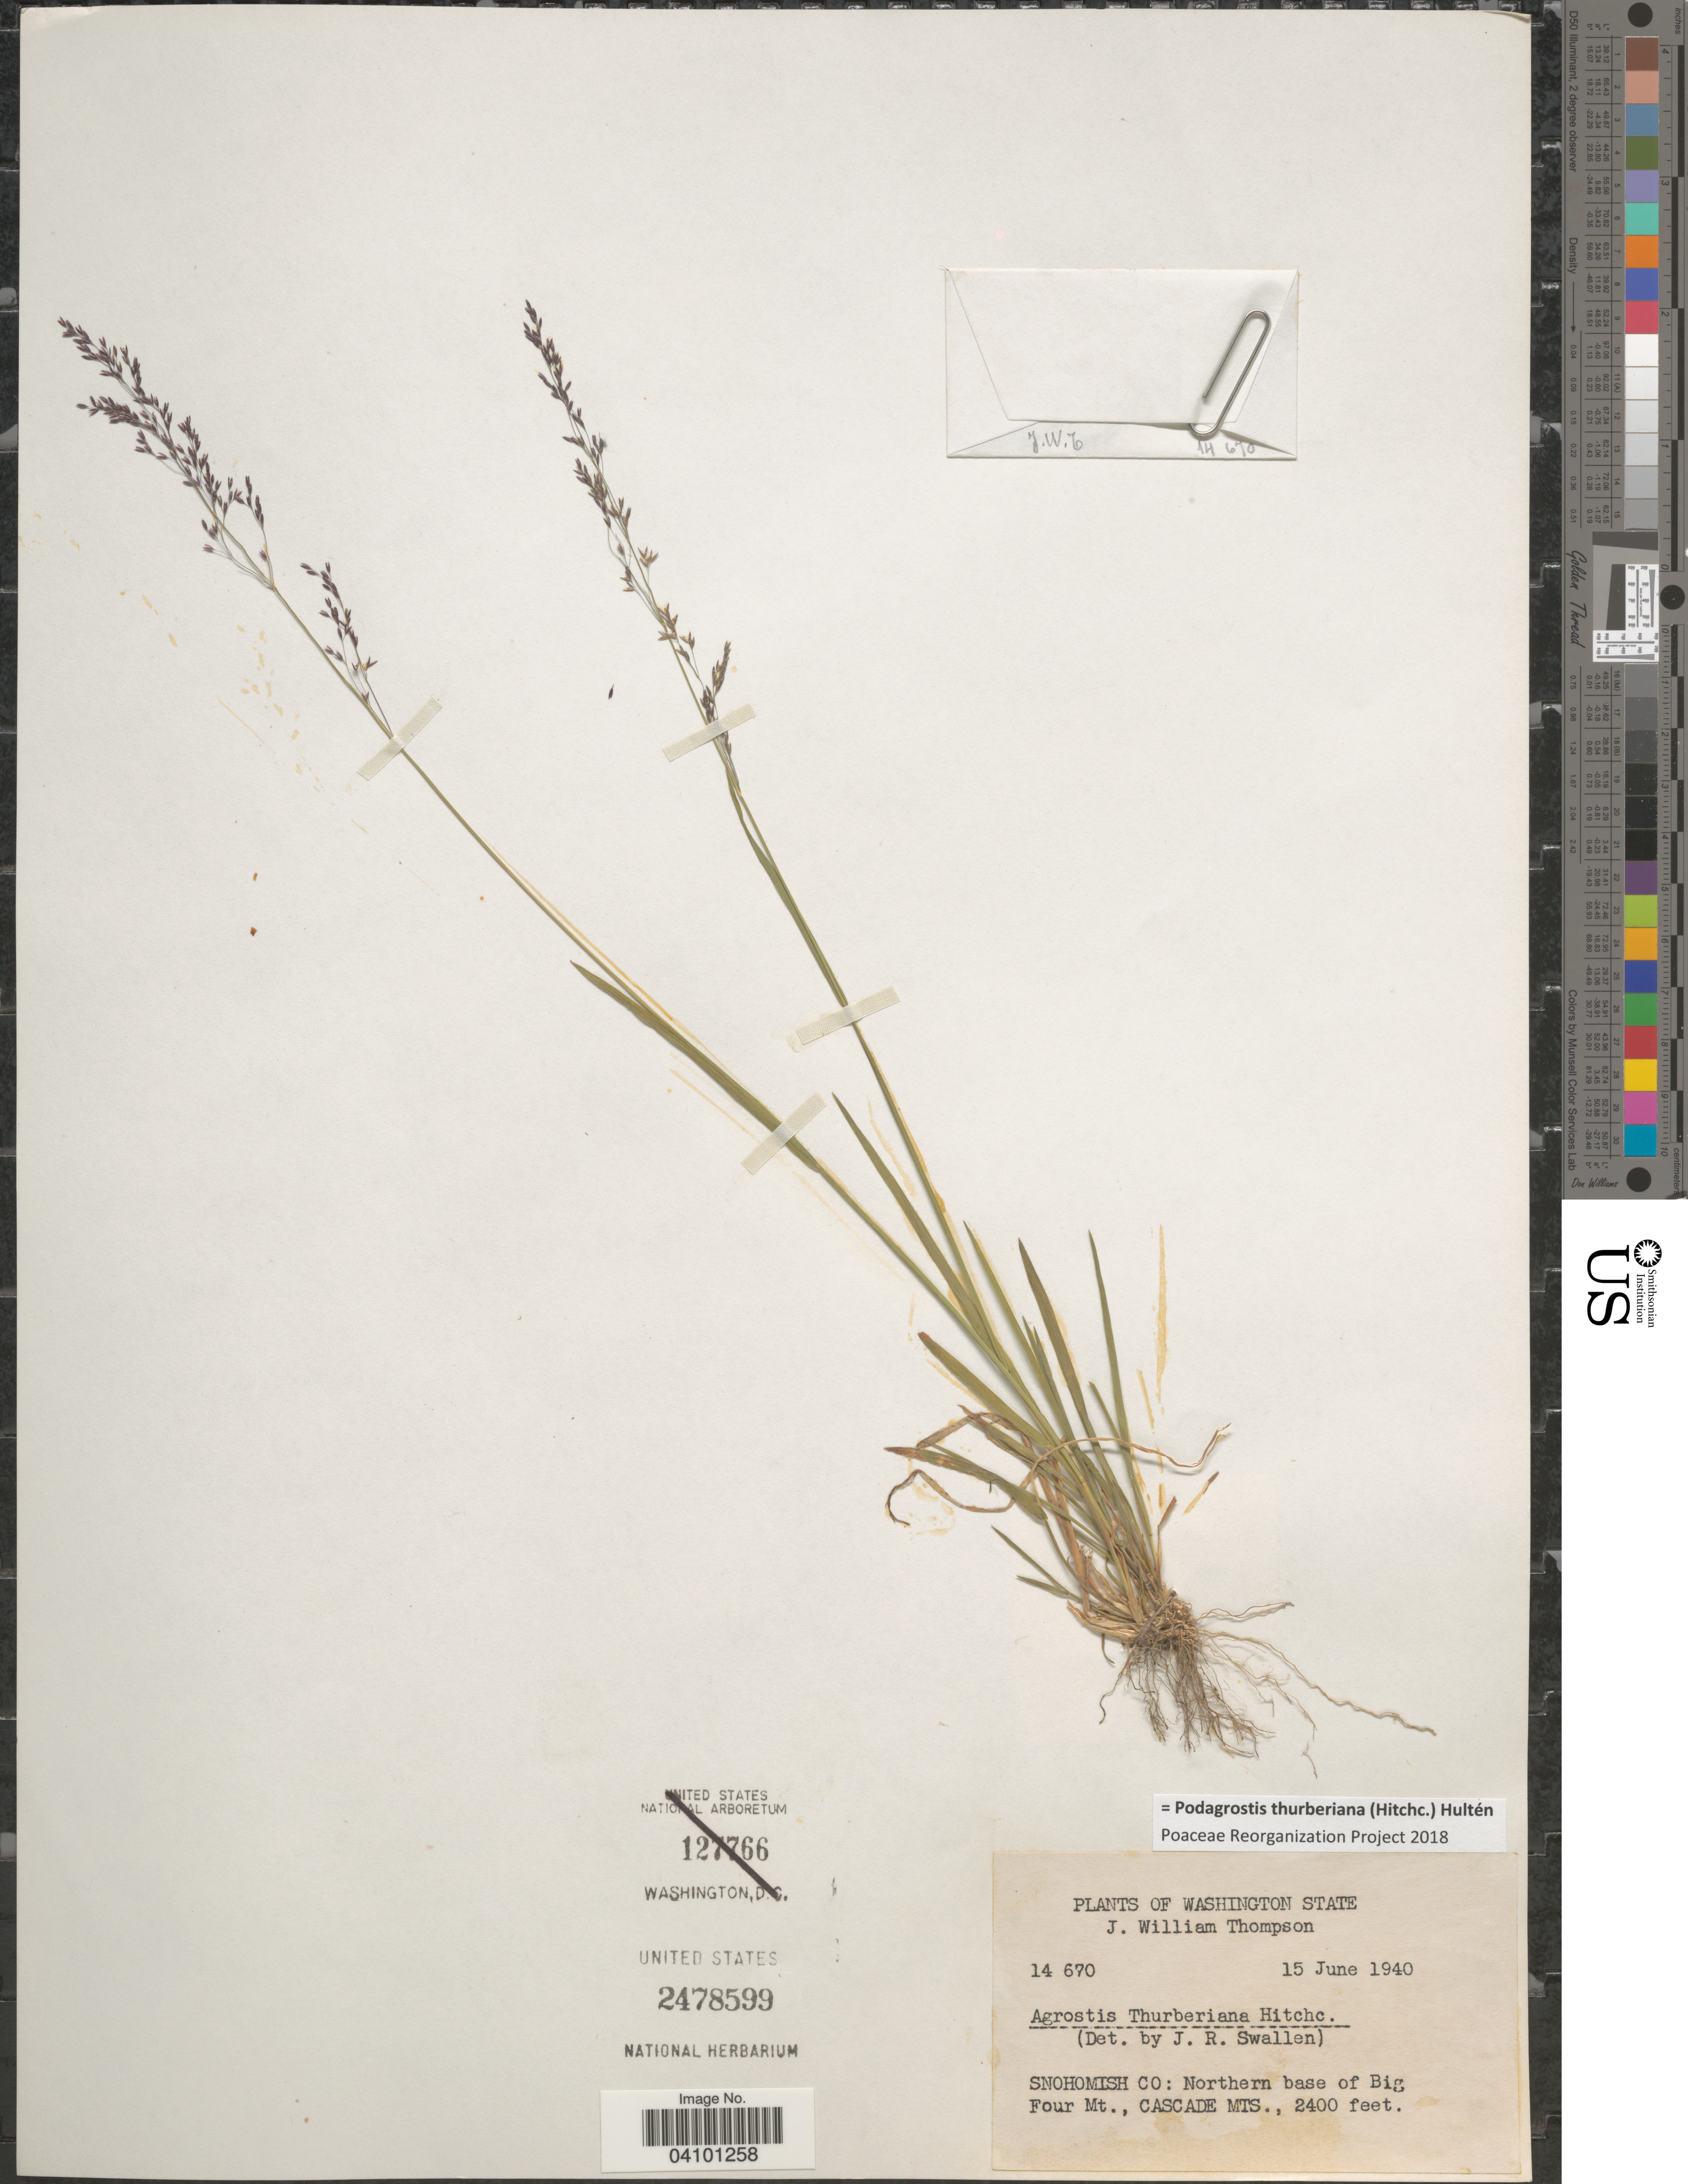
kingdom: Plantae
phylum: Tracheophyta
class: Liliopsida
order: Poales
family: Poaceae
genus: Podagrostis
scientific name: Podagrostis thurberiana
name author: Hitchc.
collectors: J. W. Thompson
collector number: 14670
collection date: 1940-06-15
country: United States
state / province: Washington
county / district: Snohomish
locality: Snohomish Co: Northern base of Big Four Mt., Cascade Mts.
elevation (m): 732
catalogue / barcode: US 2478599